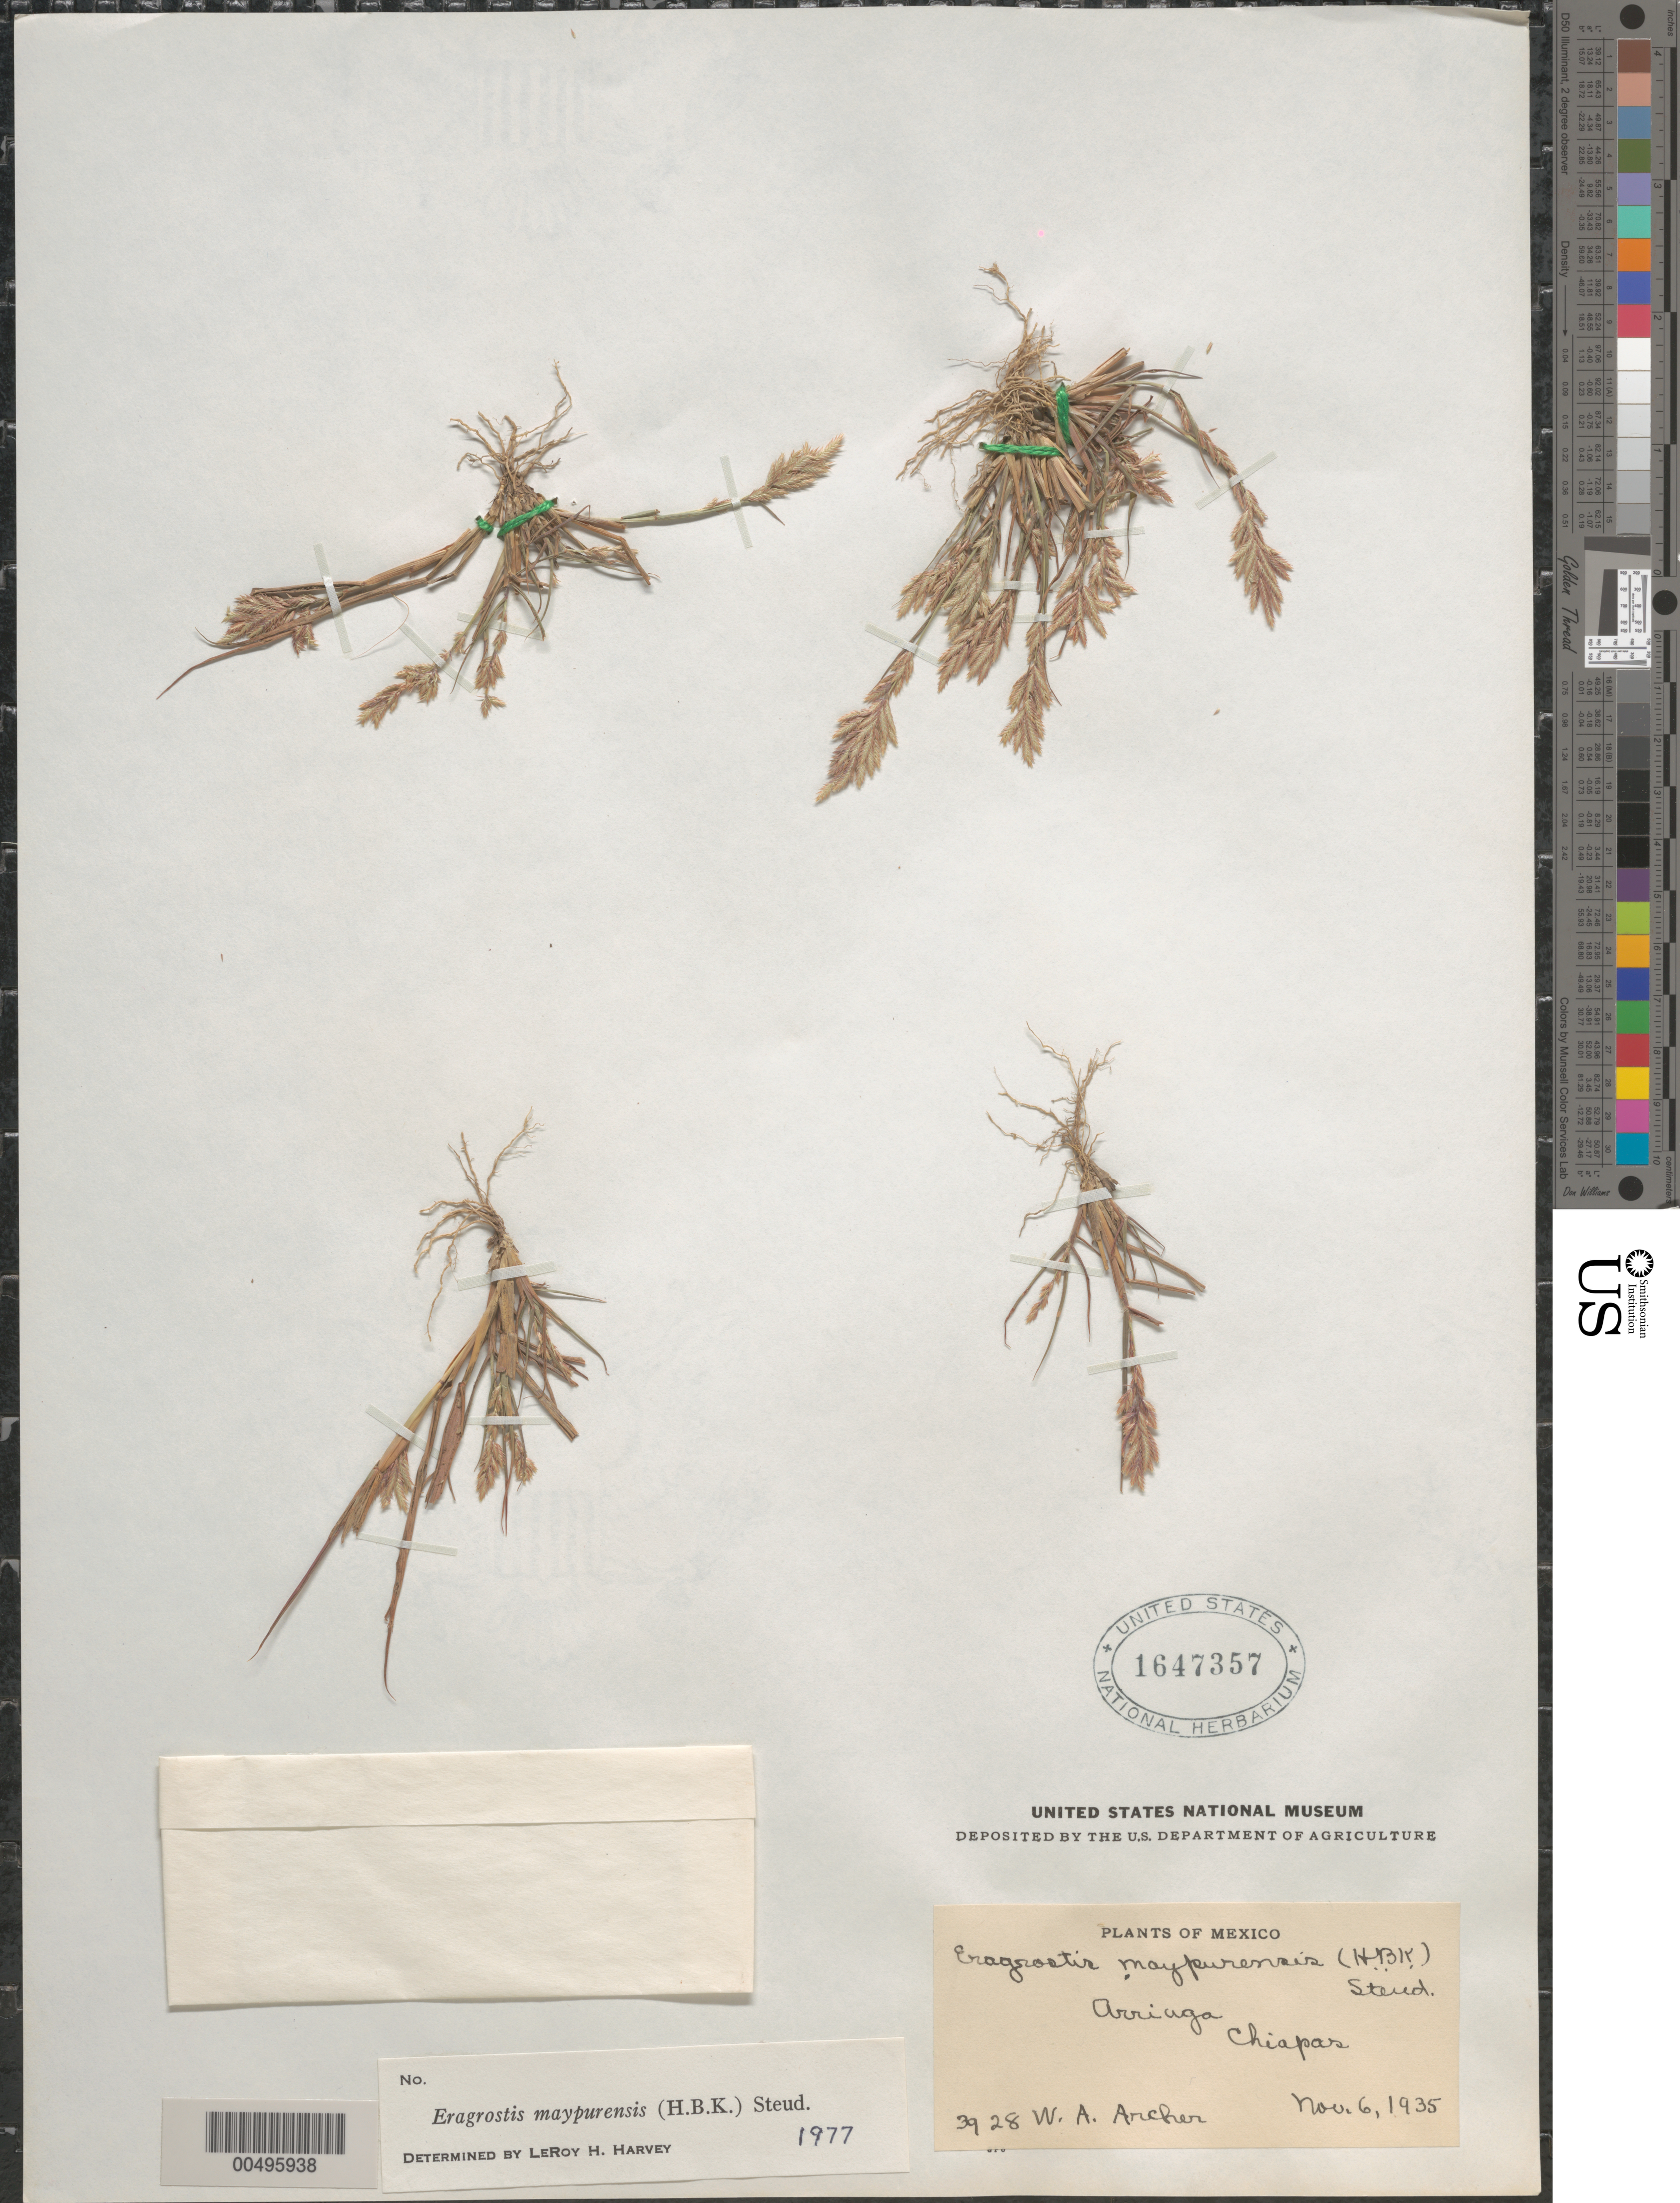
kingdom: Plantae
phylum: Tracheophyta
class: Liliopsida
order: Poales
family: Poaceae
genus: Eragrostis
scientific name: Eragrostis maypurensis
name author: (Kunth) Steud.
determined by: Harvey, L. H.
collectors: W. A. Archer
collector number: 3928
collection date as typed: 6 Nov 1935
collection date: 1935-11-06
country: Mexico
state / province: Chiapas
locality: Arriaga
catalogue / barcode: US 1647357